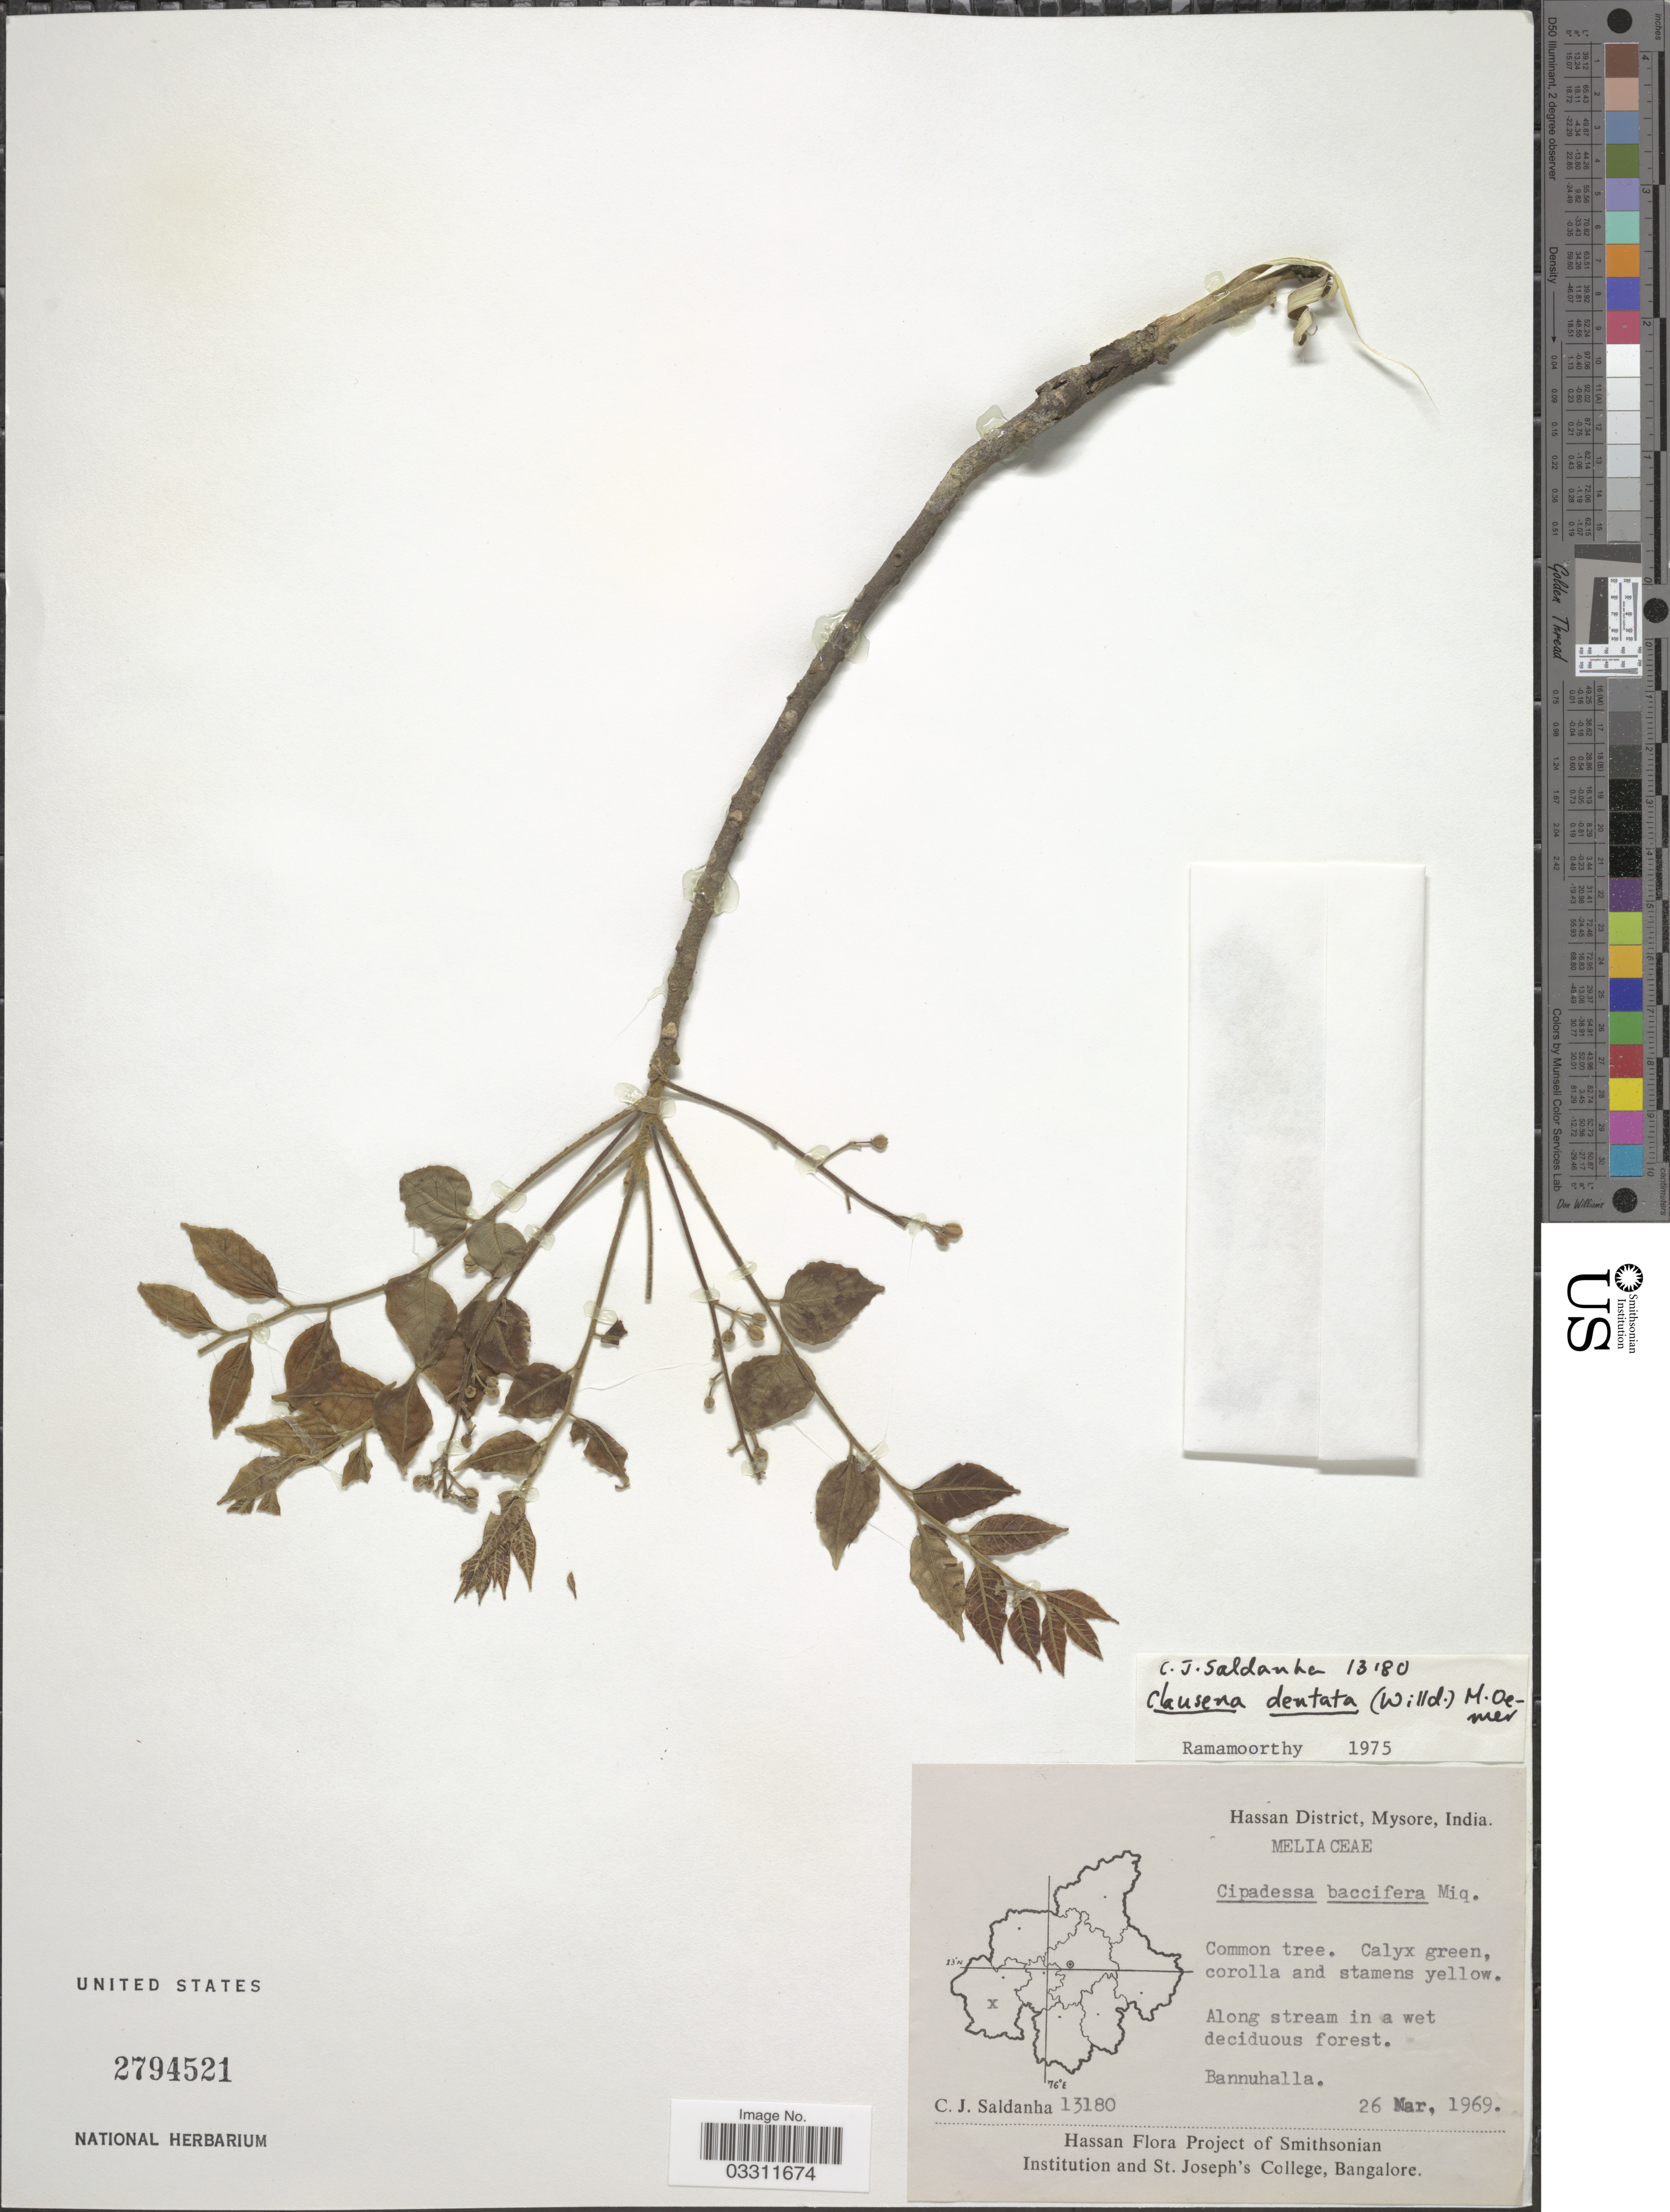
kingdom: Plantae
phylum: Tracheophyta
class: Magnoliopsida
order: Sapindales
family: Rutaceae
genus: Clausena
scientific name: Clausena anisata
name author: (Willd.) Benth.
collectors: C. J. Saldanha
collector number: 13180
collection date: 1969-03-26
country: India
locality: Hassan District, Mysore. Bannuhalla.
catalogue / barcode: US 2794521